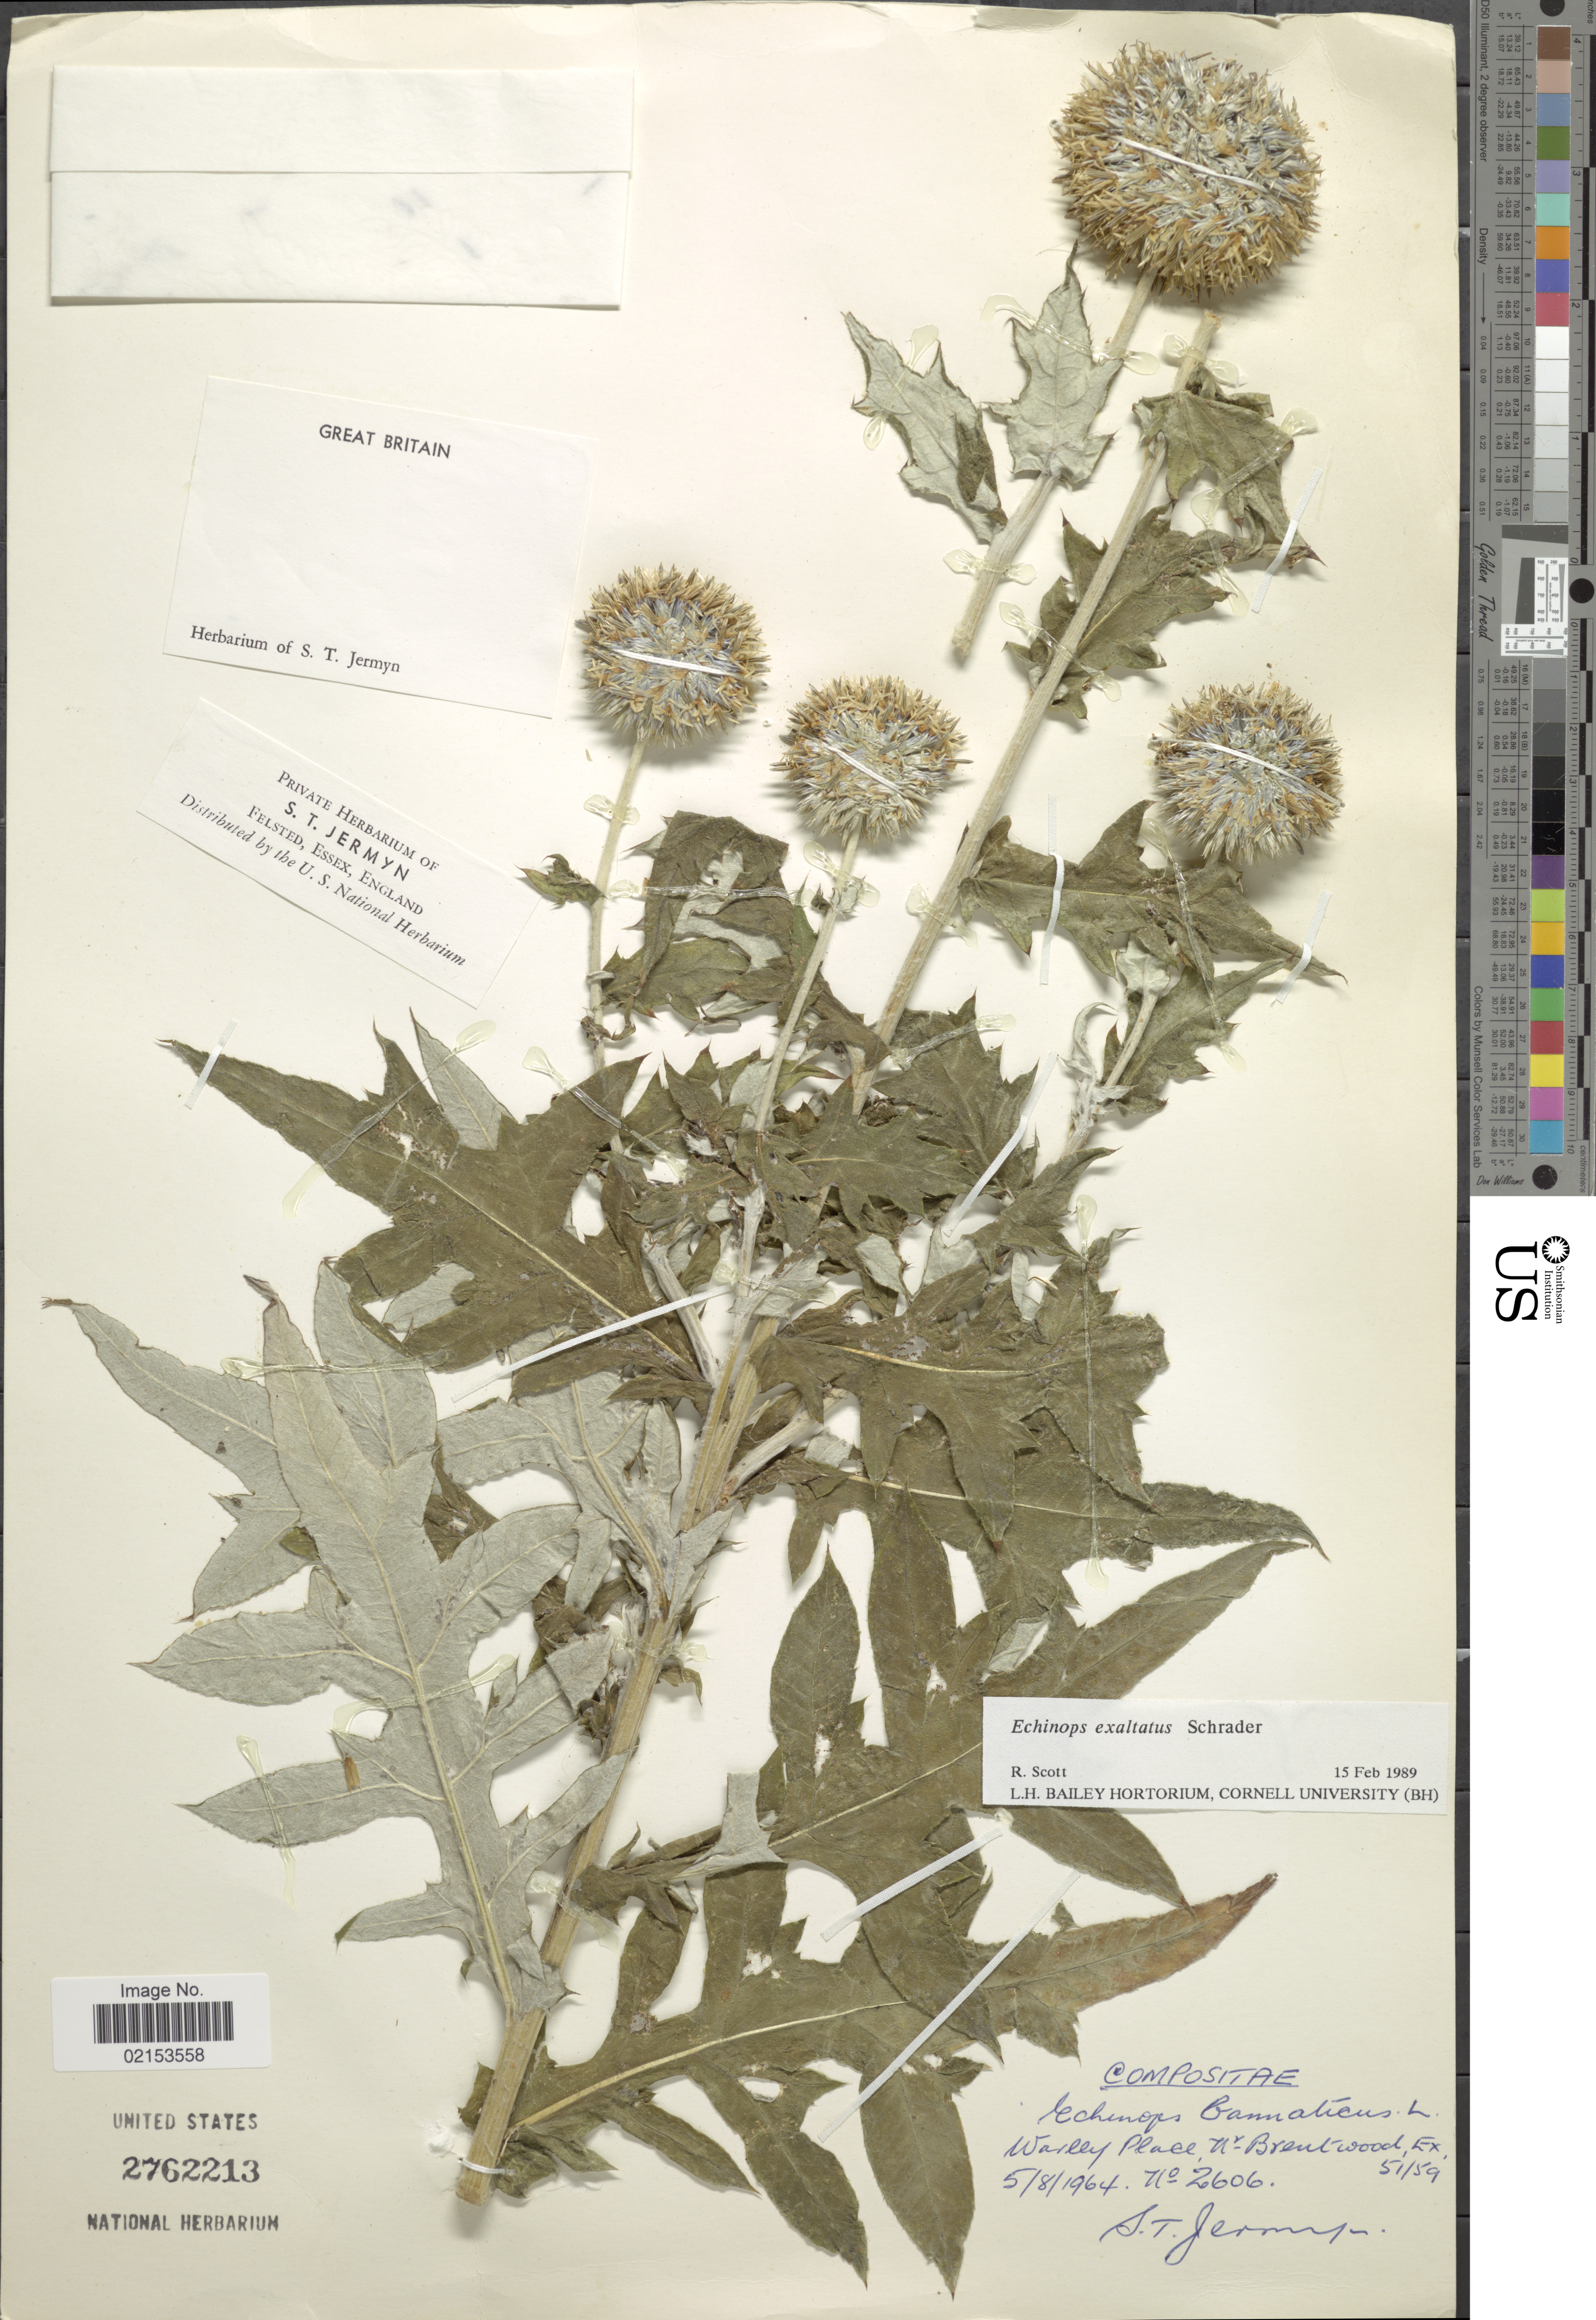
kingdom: Plantae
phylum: Tracheophyta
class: Magnoliopsida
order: Asterales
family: Asteraceae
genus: Echinops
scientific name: Echinops exaltatus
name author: Schrad.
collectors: S. Jermyn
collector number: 2606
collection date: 1964-08-05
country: United Kingdom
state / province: England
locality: Great Britain. Warley Place, N. v. Brentwood, Ex.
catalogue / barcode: US 2762213